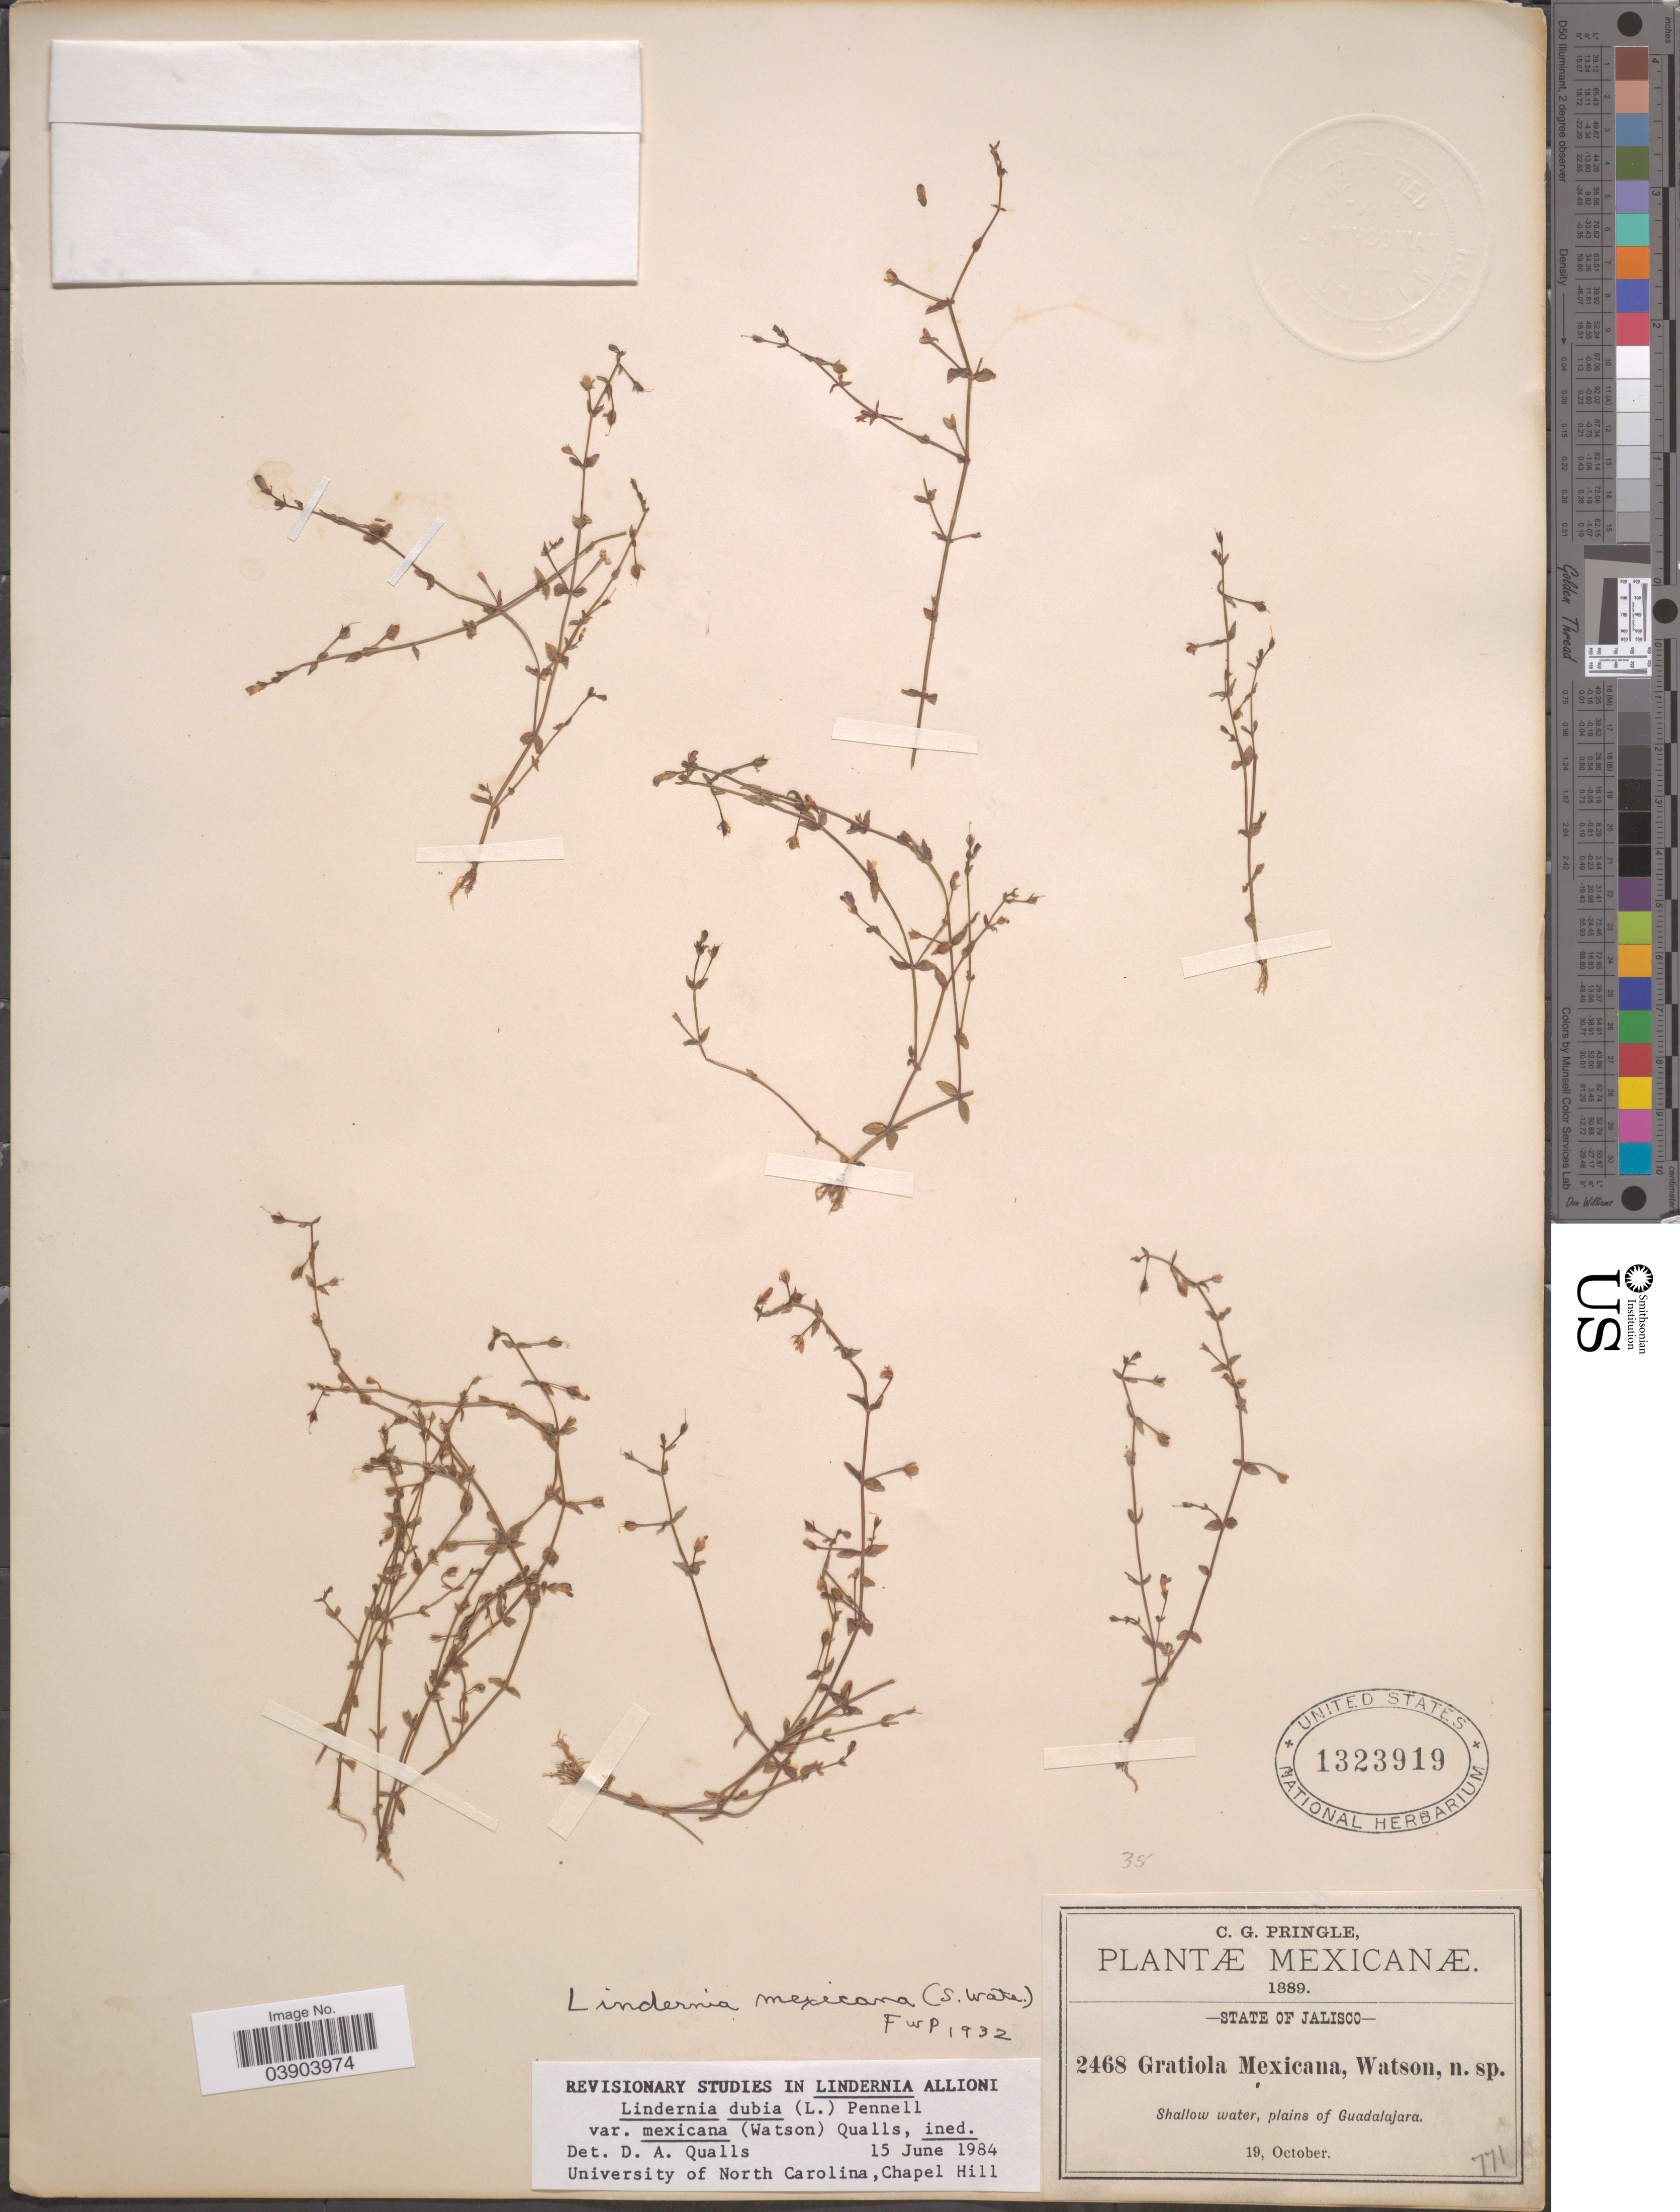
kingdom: Plantae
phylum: Tracheophyta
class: Magnoliopsida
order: Lamiales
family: Linderniaceae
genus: Lindernia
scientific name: Lindernia dubia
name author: (L.) Pennell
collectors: C. G. Pringle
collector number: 2468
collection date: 1889-10-19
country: Mexico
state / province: Jalisco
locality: Plains of Guadalajara.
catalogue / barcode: US 1323919